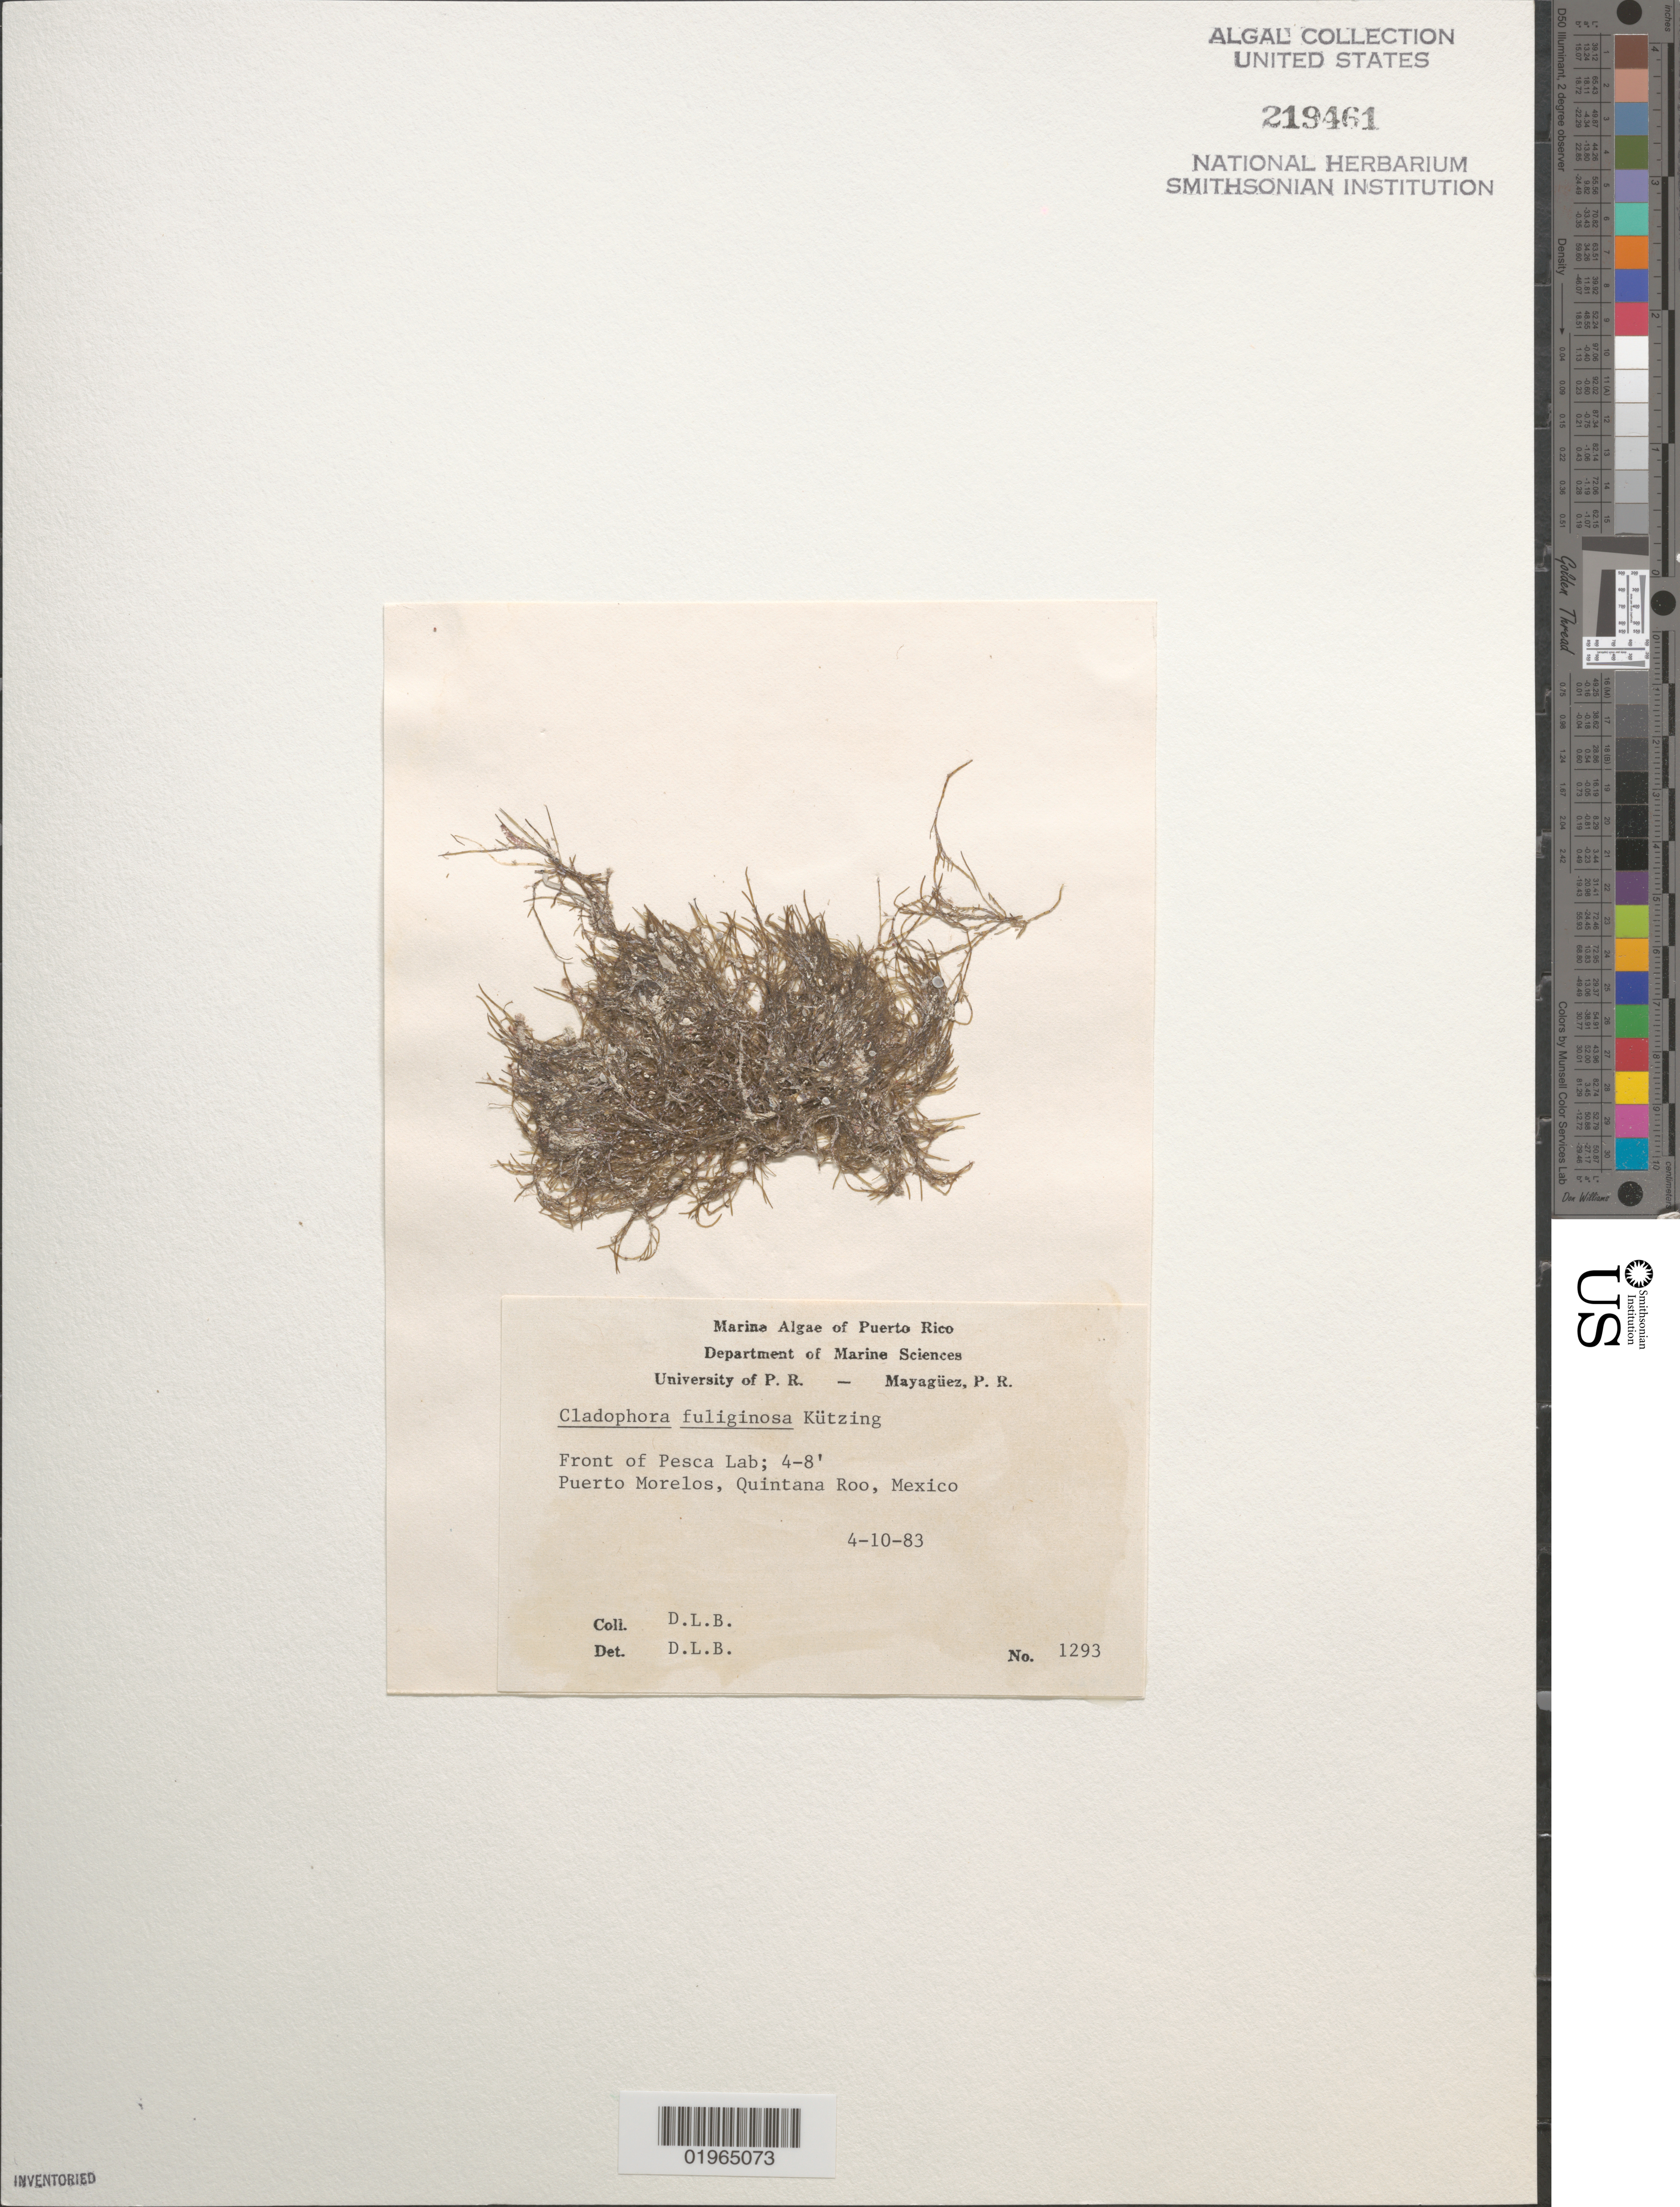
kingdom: Plantae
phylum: Chlorophyta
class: Ulvophyceae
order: Cladophorales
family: Cladophoraceae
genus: Cladophora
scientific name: Cladophora fuliginosa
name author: Kütz.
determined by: Ballantine, D. L.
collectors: D.L. Ballantine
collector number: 1293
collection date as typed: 10 Apr 1983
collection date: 1983-04-10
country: Mexico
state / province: Quintana Roo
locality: Puerto Morelos, front of Pesca Laboratory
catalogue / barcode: US 219461